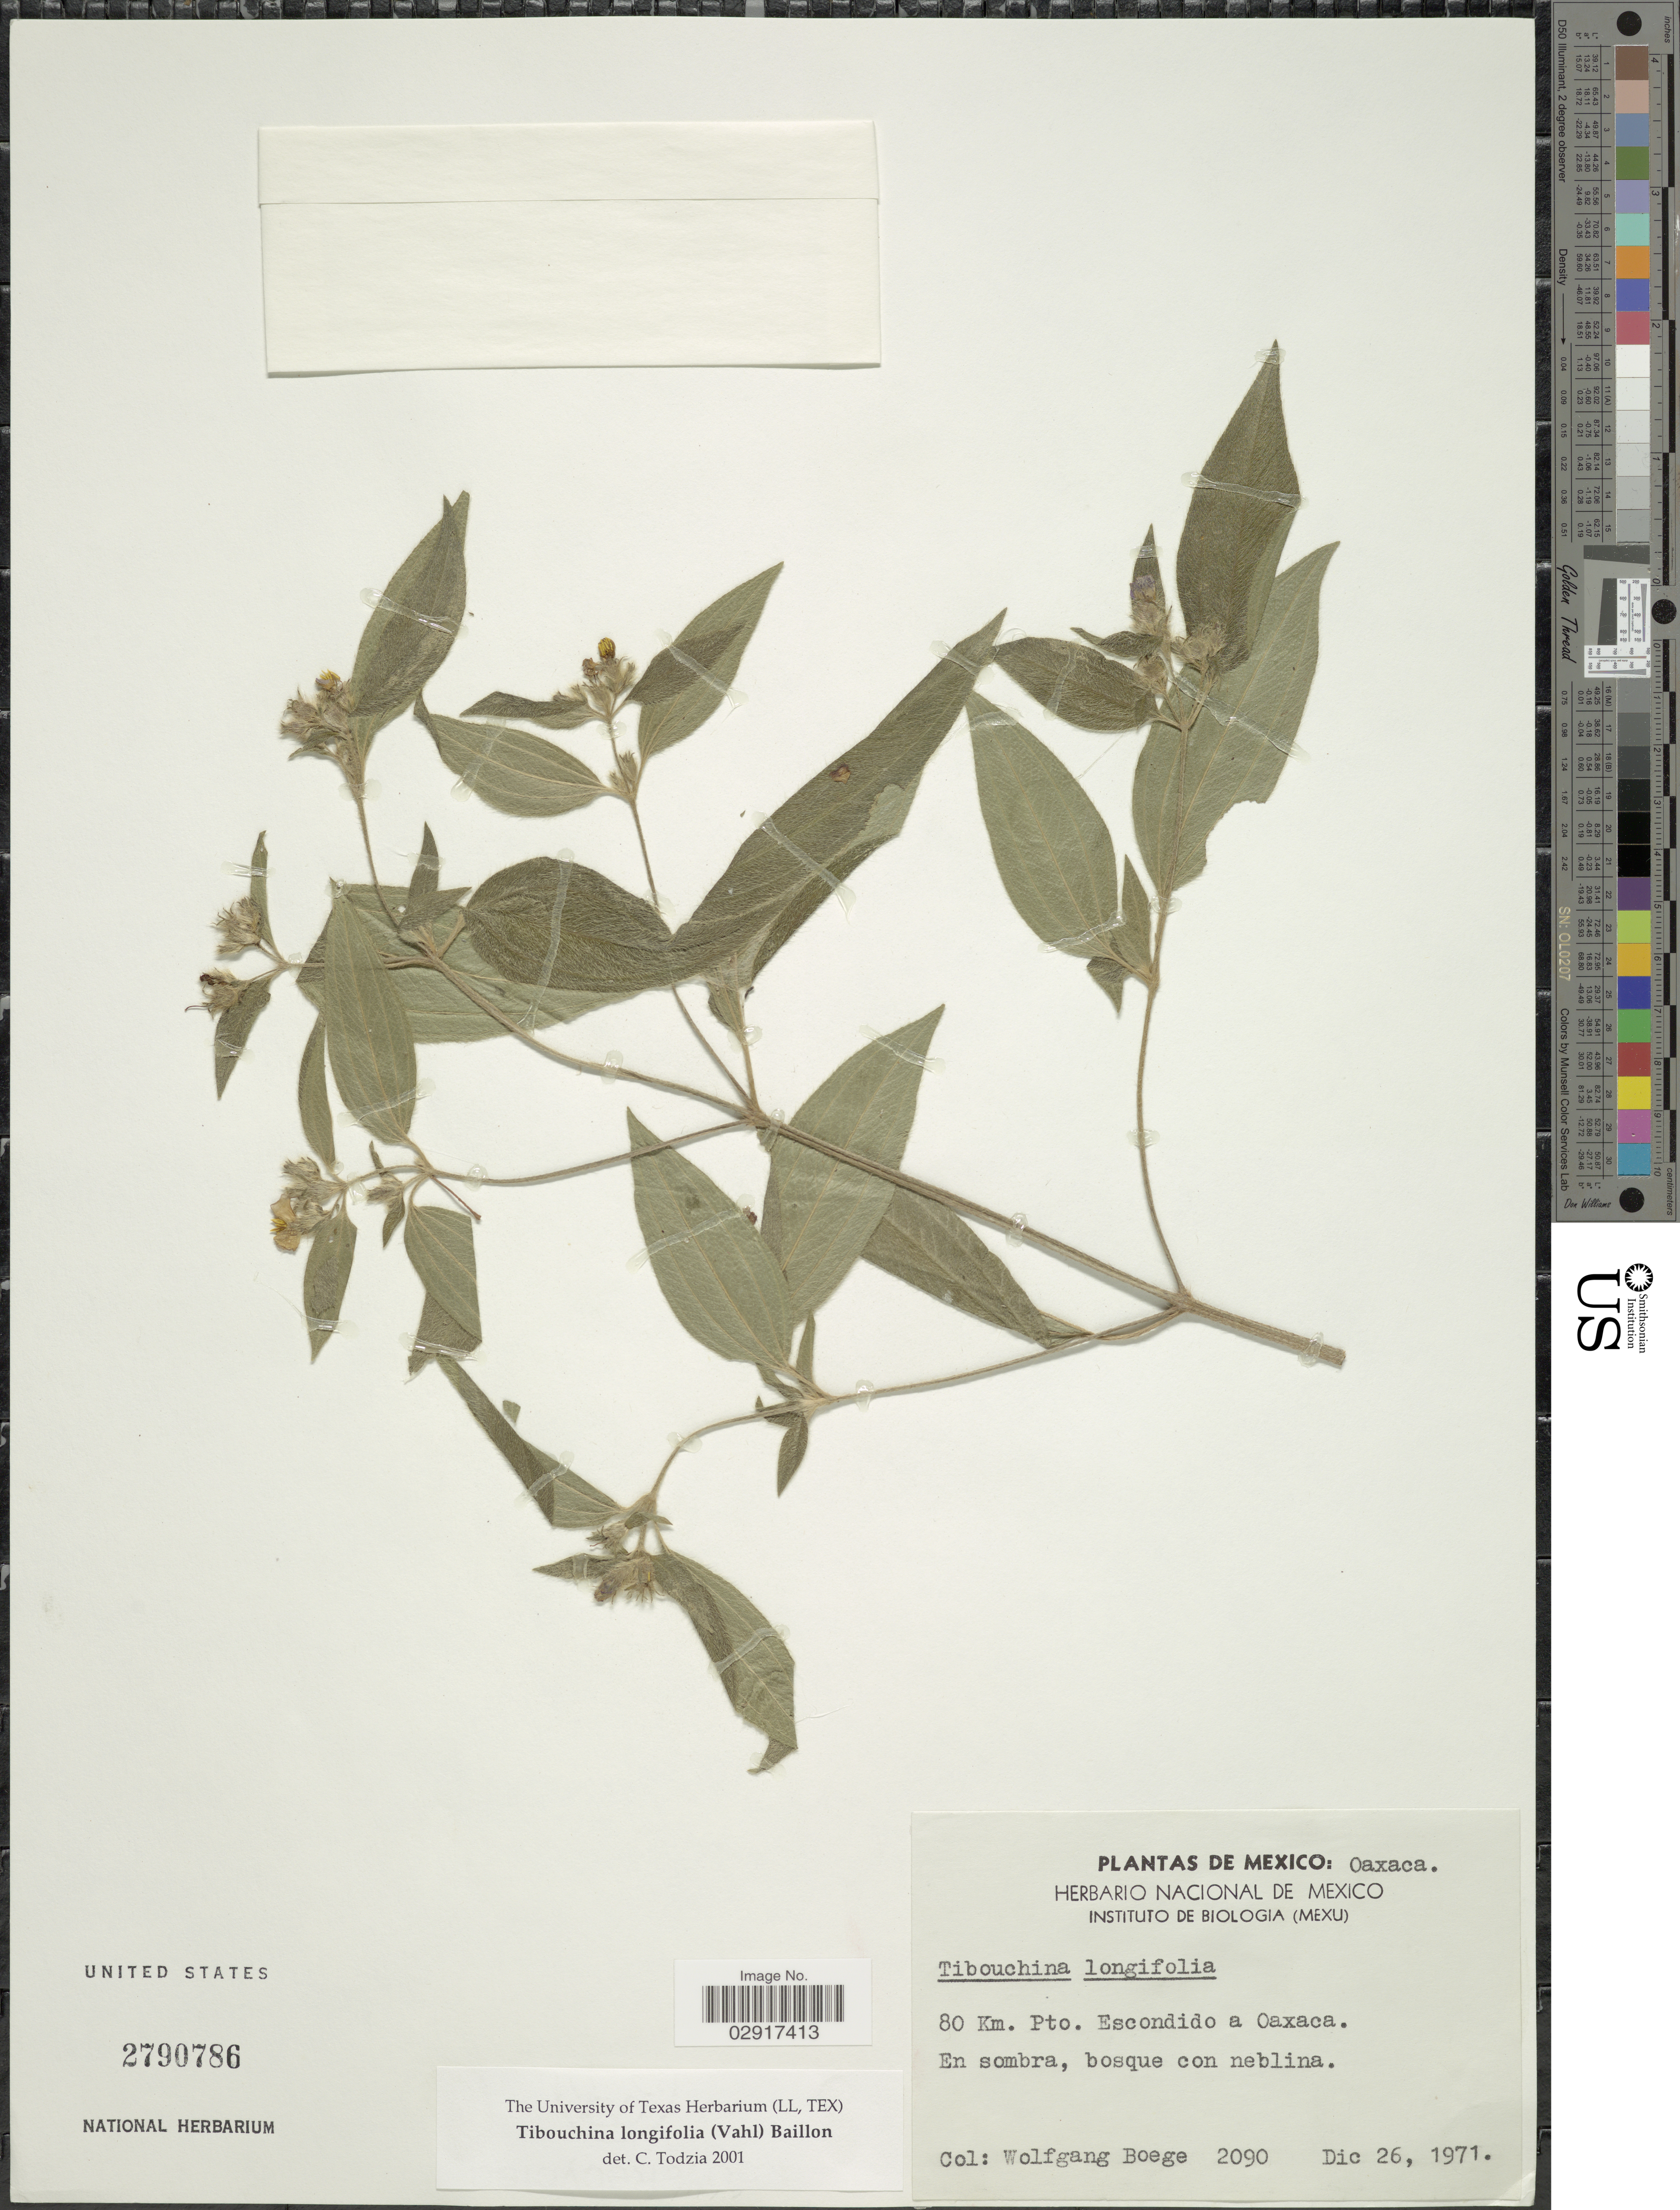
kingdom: Plantae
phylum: Tracheophyta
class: Magnoliopsida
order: Myrtales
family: Melastomataceae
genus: Chaetogastra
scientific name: Chaetogastra longifolia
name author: (Vahl) DC.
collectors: W. Boege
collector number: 2090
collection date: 1971-12-26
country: Mexico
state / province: Oaxaca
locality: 80 Km. Pto. Escondido a Oaxaca.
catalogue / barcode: US 2790786